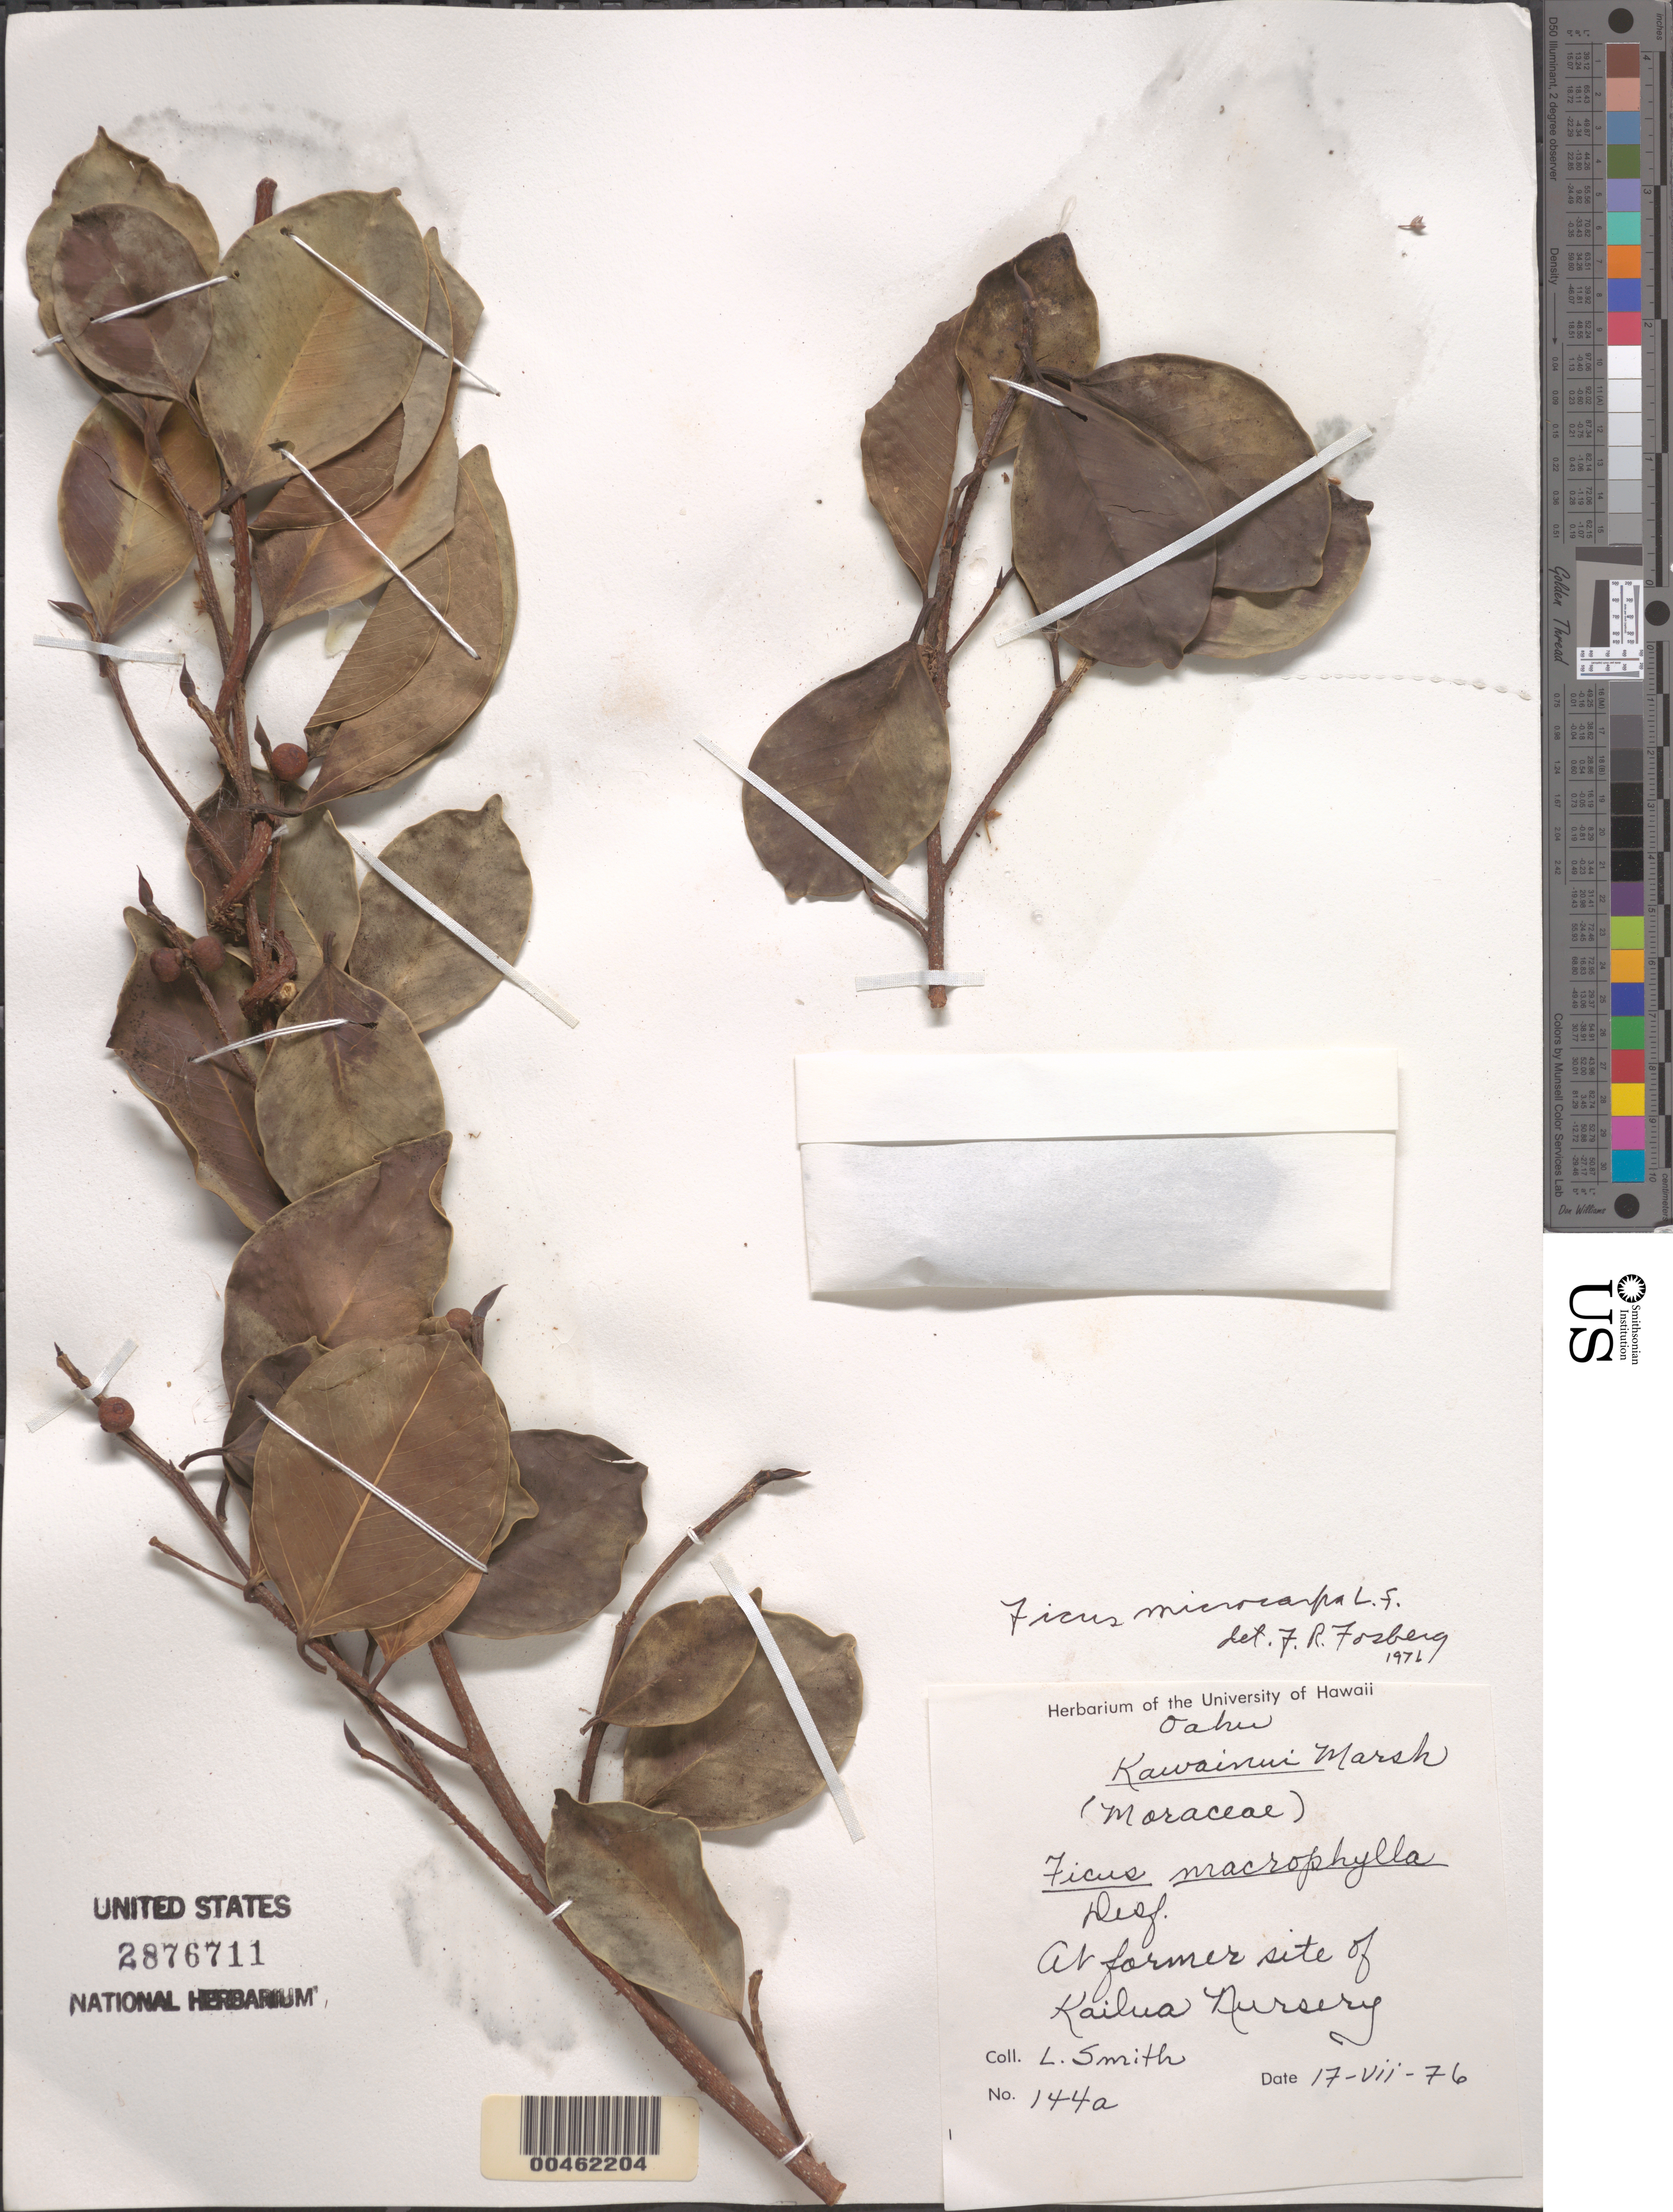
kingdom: Plantae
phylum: Tracheophyta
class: Magnoliopsida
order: Rosales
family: Moraceae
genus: Ficus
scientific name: Ficus microcarpa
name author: L. f.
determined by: Fosberg, F. R.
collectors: L. Smith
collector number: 144a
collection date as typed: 17 Jul 1976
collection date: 1976-07-17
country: United States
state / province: Hawaii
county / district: Honolulu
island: Oahu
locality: Kawainui Marsh, At former site of Kailua Nursery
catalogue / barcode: US 2876711